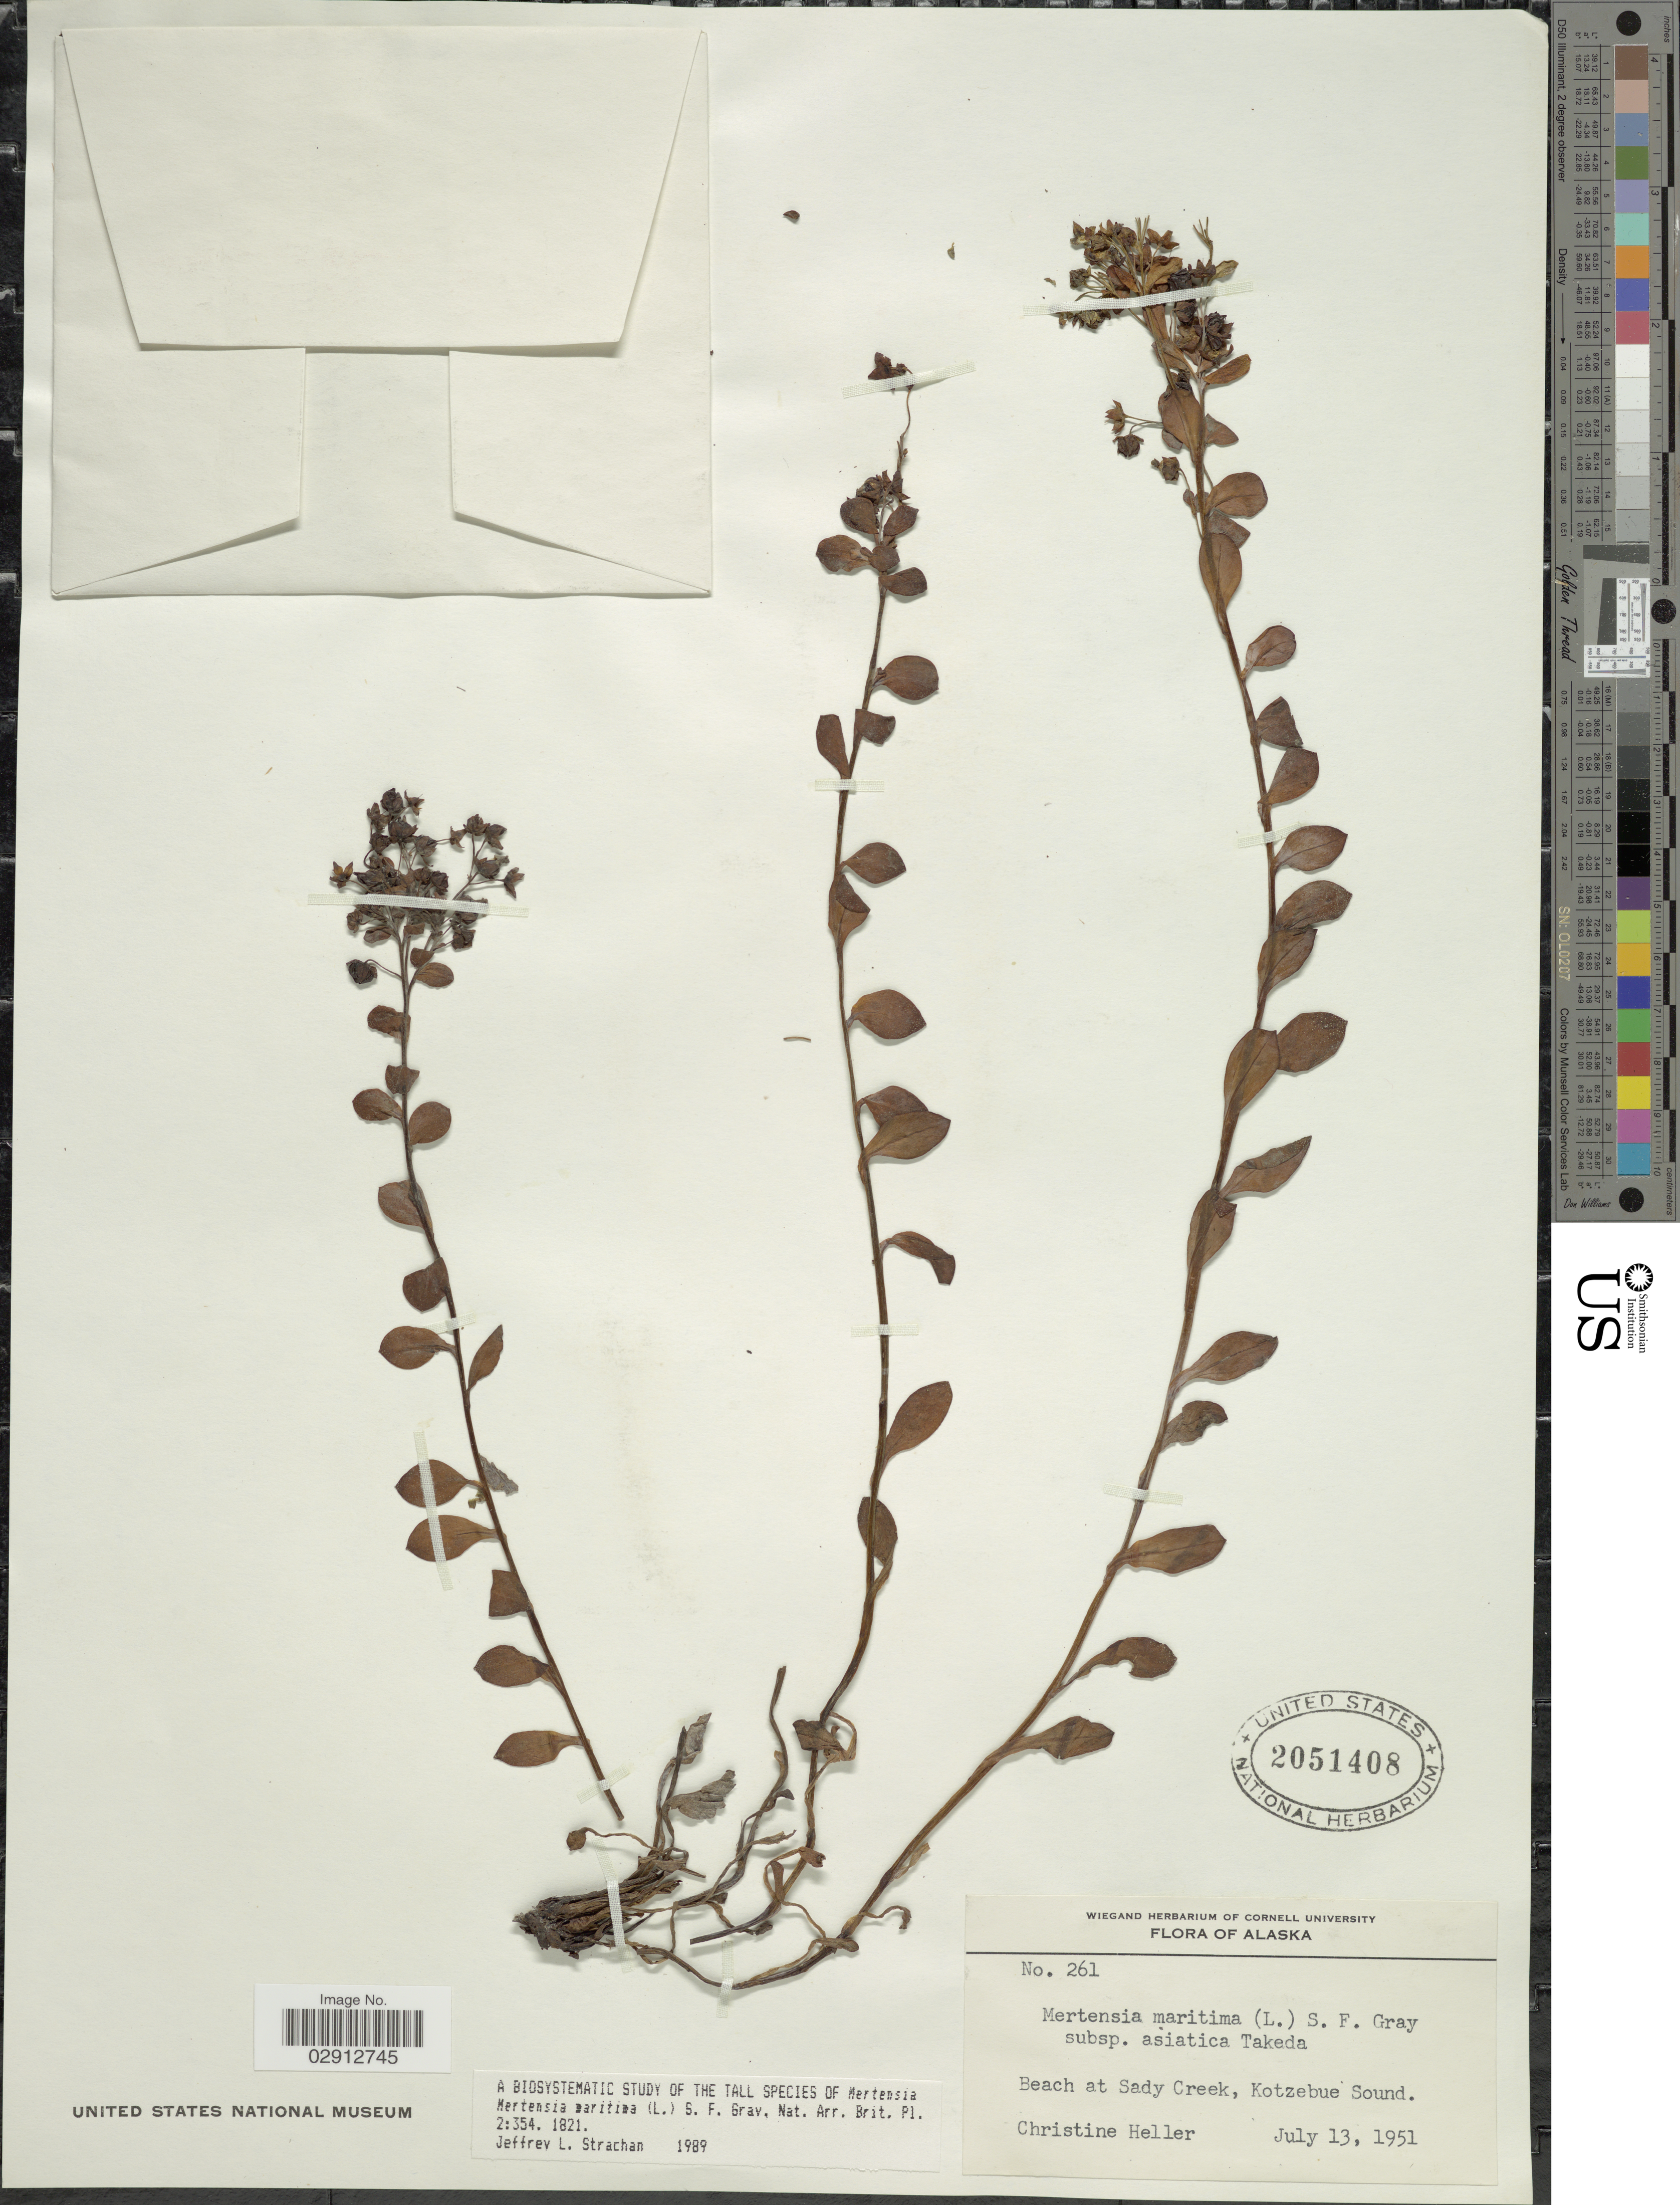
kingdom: Plantae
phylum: Tracheophyta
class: Magnoliopsida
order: Boraginales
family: Boraginaceae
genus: Mertensia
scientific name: Mertensia maritima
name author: (L.) S.F. Gray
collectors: C. Heller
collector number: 261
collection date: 1951-07-13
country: United States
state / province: Alaska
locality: Beach at Sady Creek, Kotzebue Sound.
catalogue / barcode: US 2051408